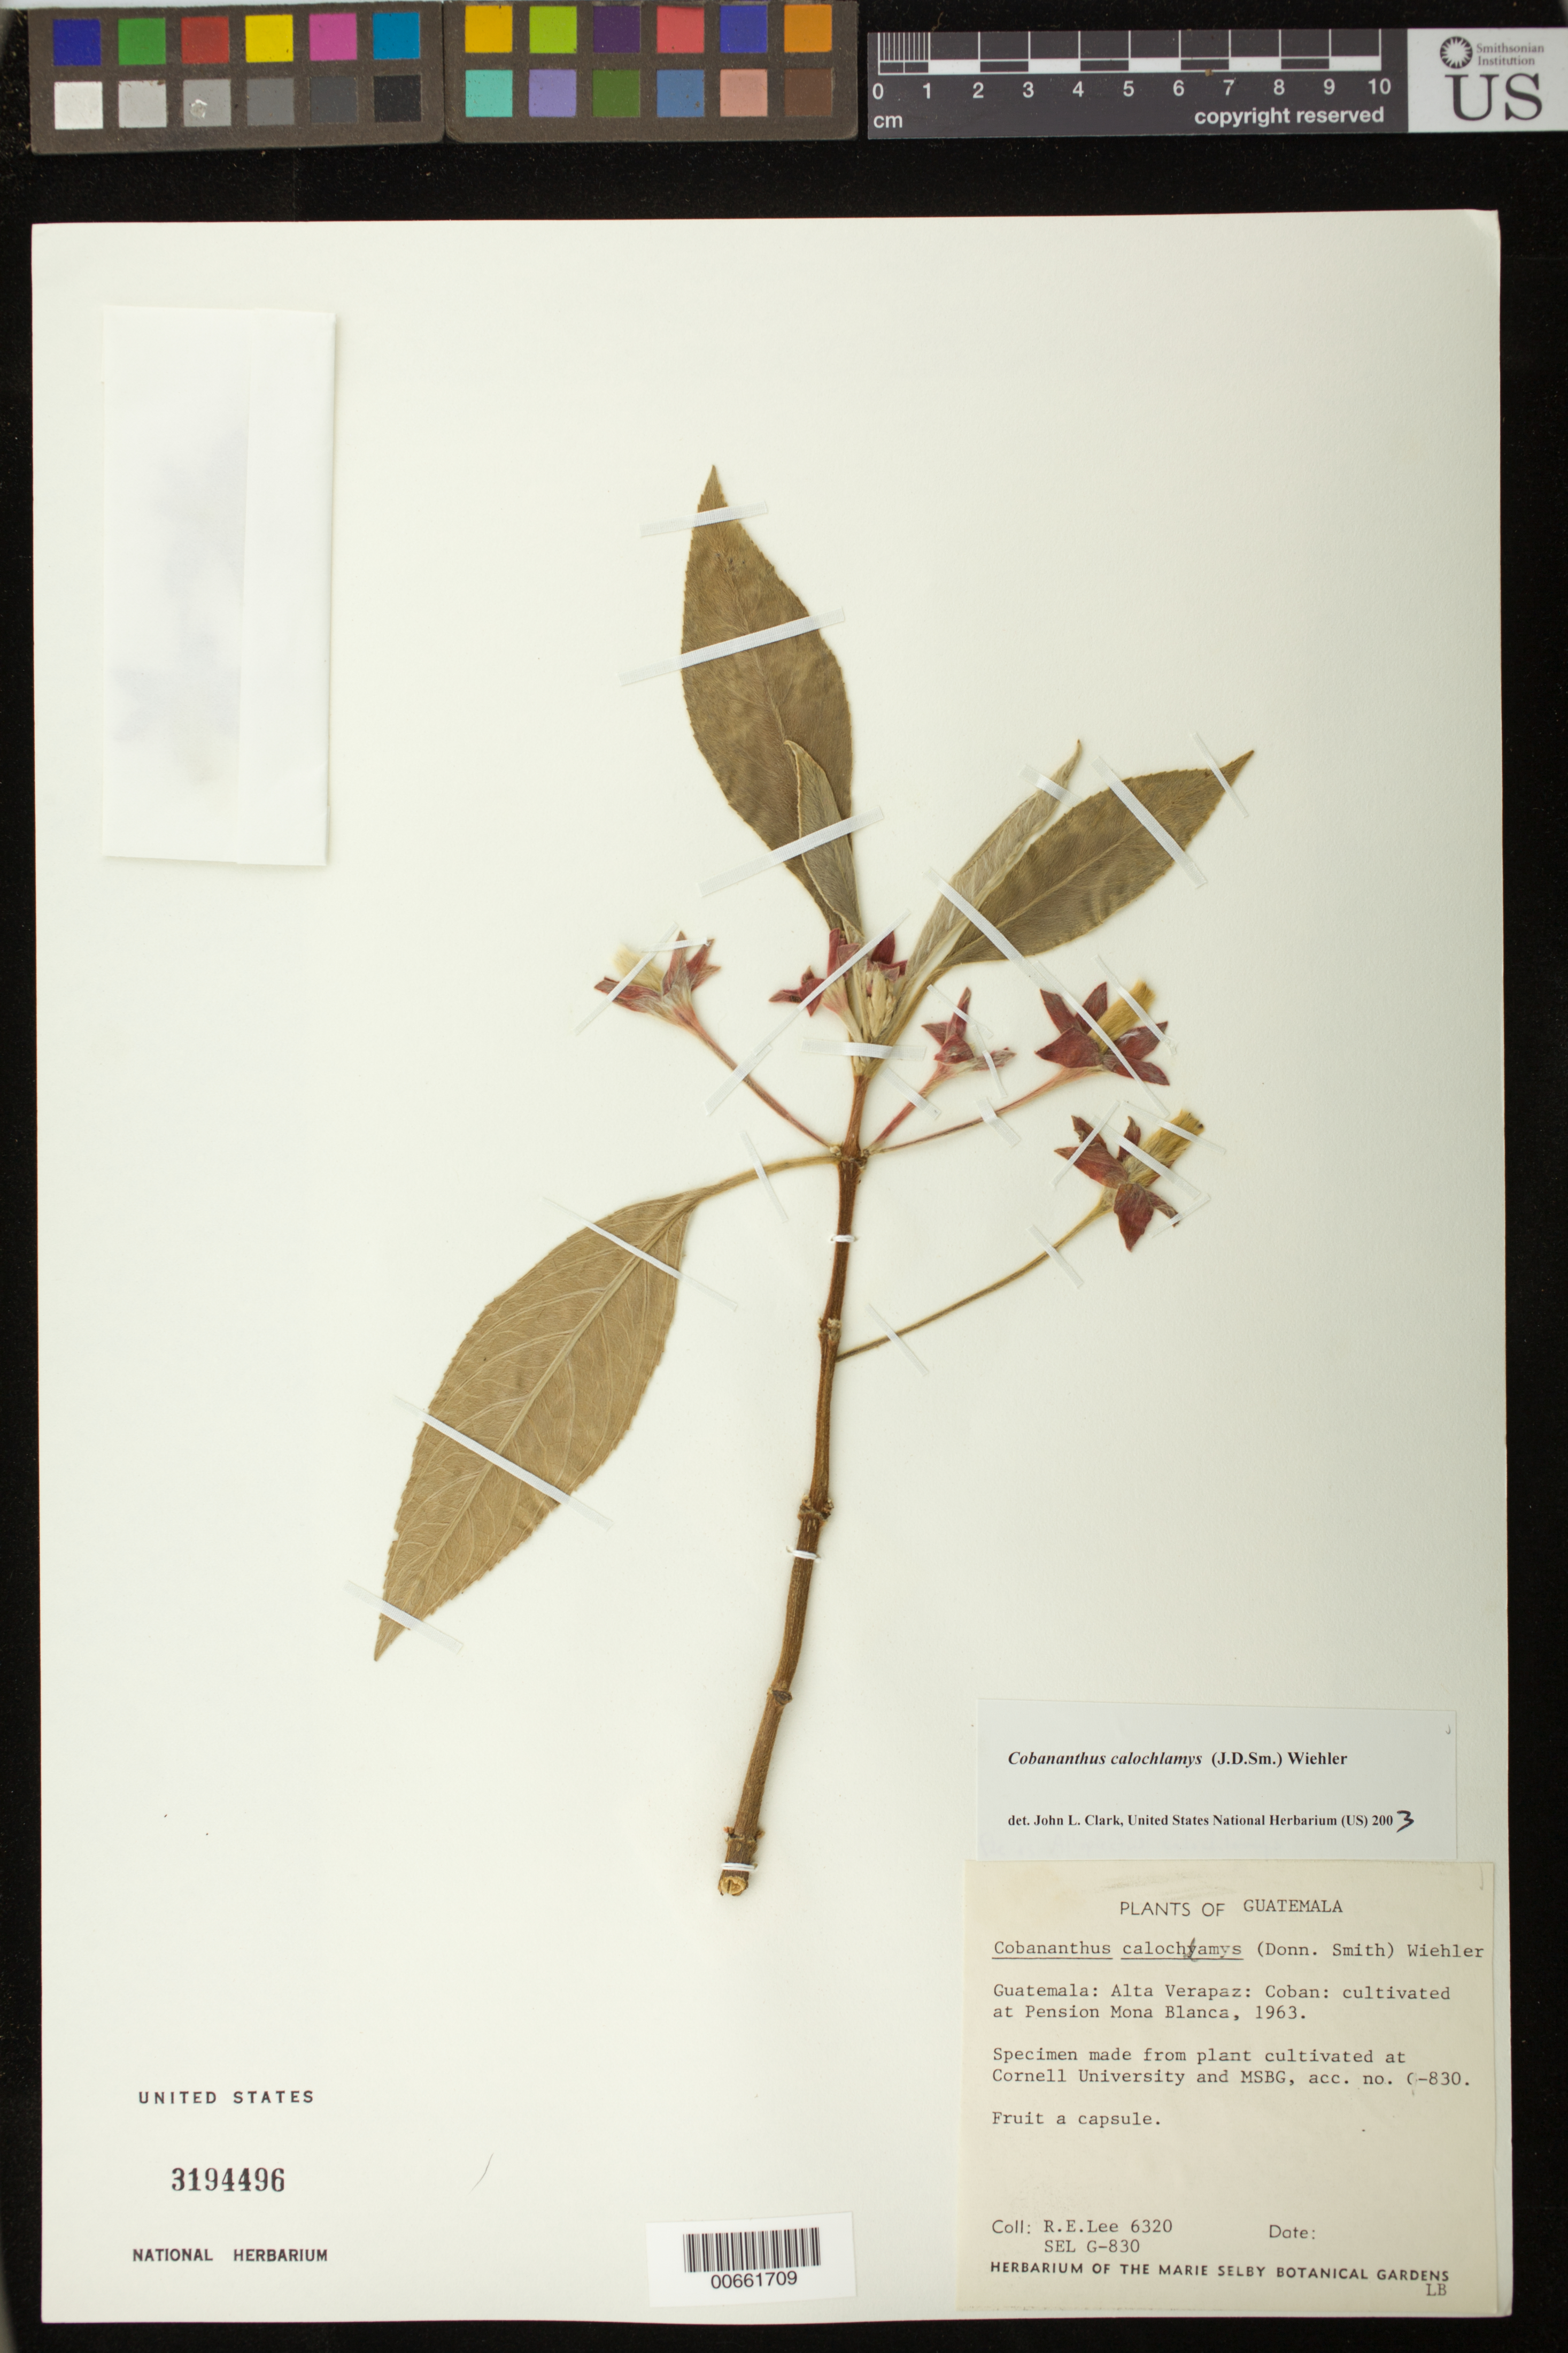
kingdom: Plantae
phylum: Tracheophyta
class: Magnoliopsida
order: Lamiales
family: Gesneriaceae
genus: Cobananthus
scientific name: Cobananthus calochlamys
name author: (Donn. Sm.) Wiehler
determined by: Clark, J. L., (SEL), The Marie Selby Botanical Garden (UNITED STATES)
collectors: R. Lee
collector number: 6320 [SEL G-830]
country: Guatemala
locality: Cult. Marie Selby Bot. Gard.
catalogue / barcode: US 3194496